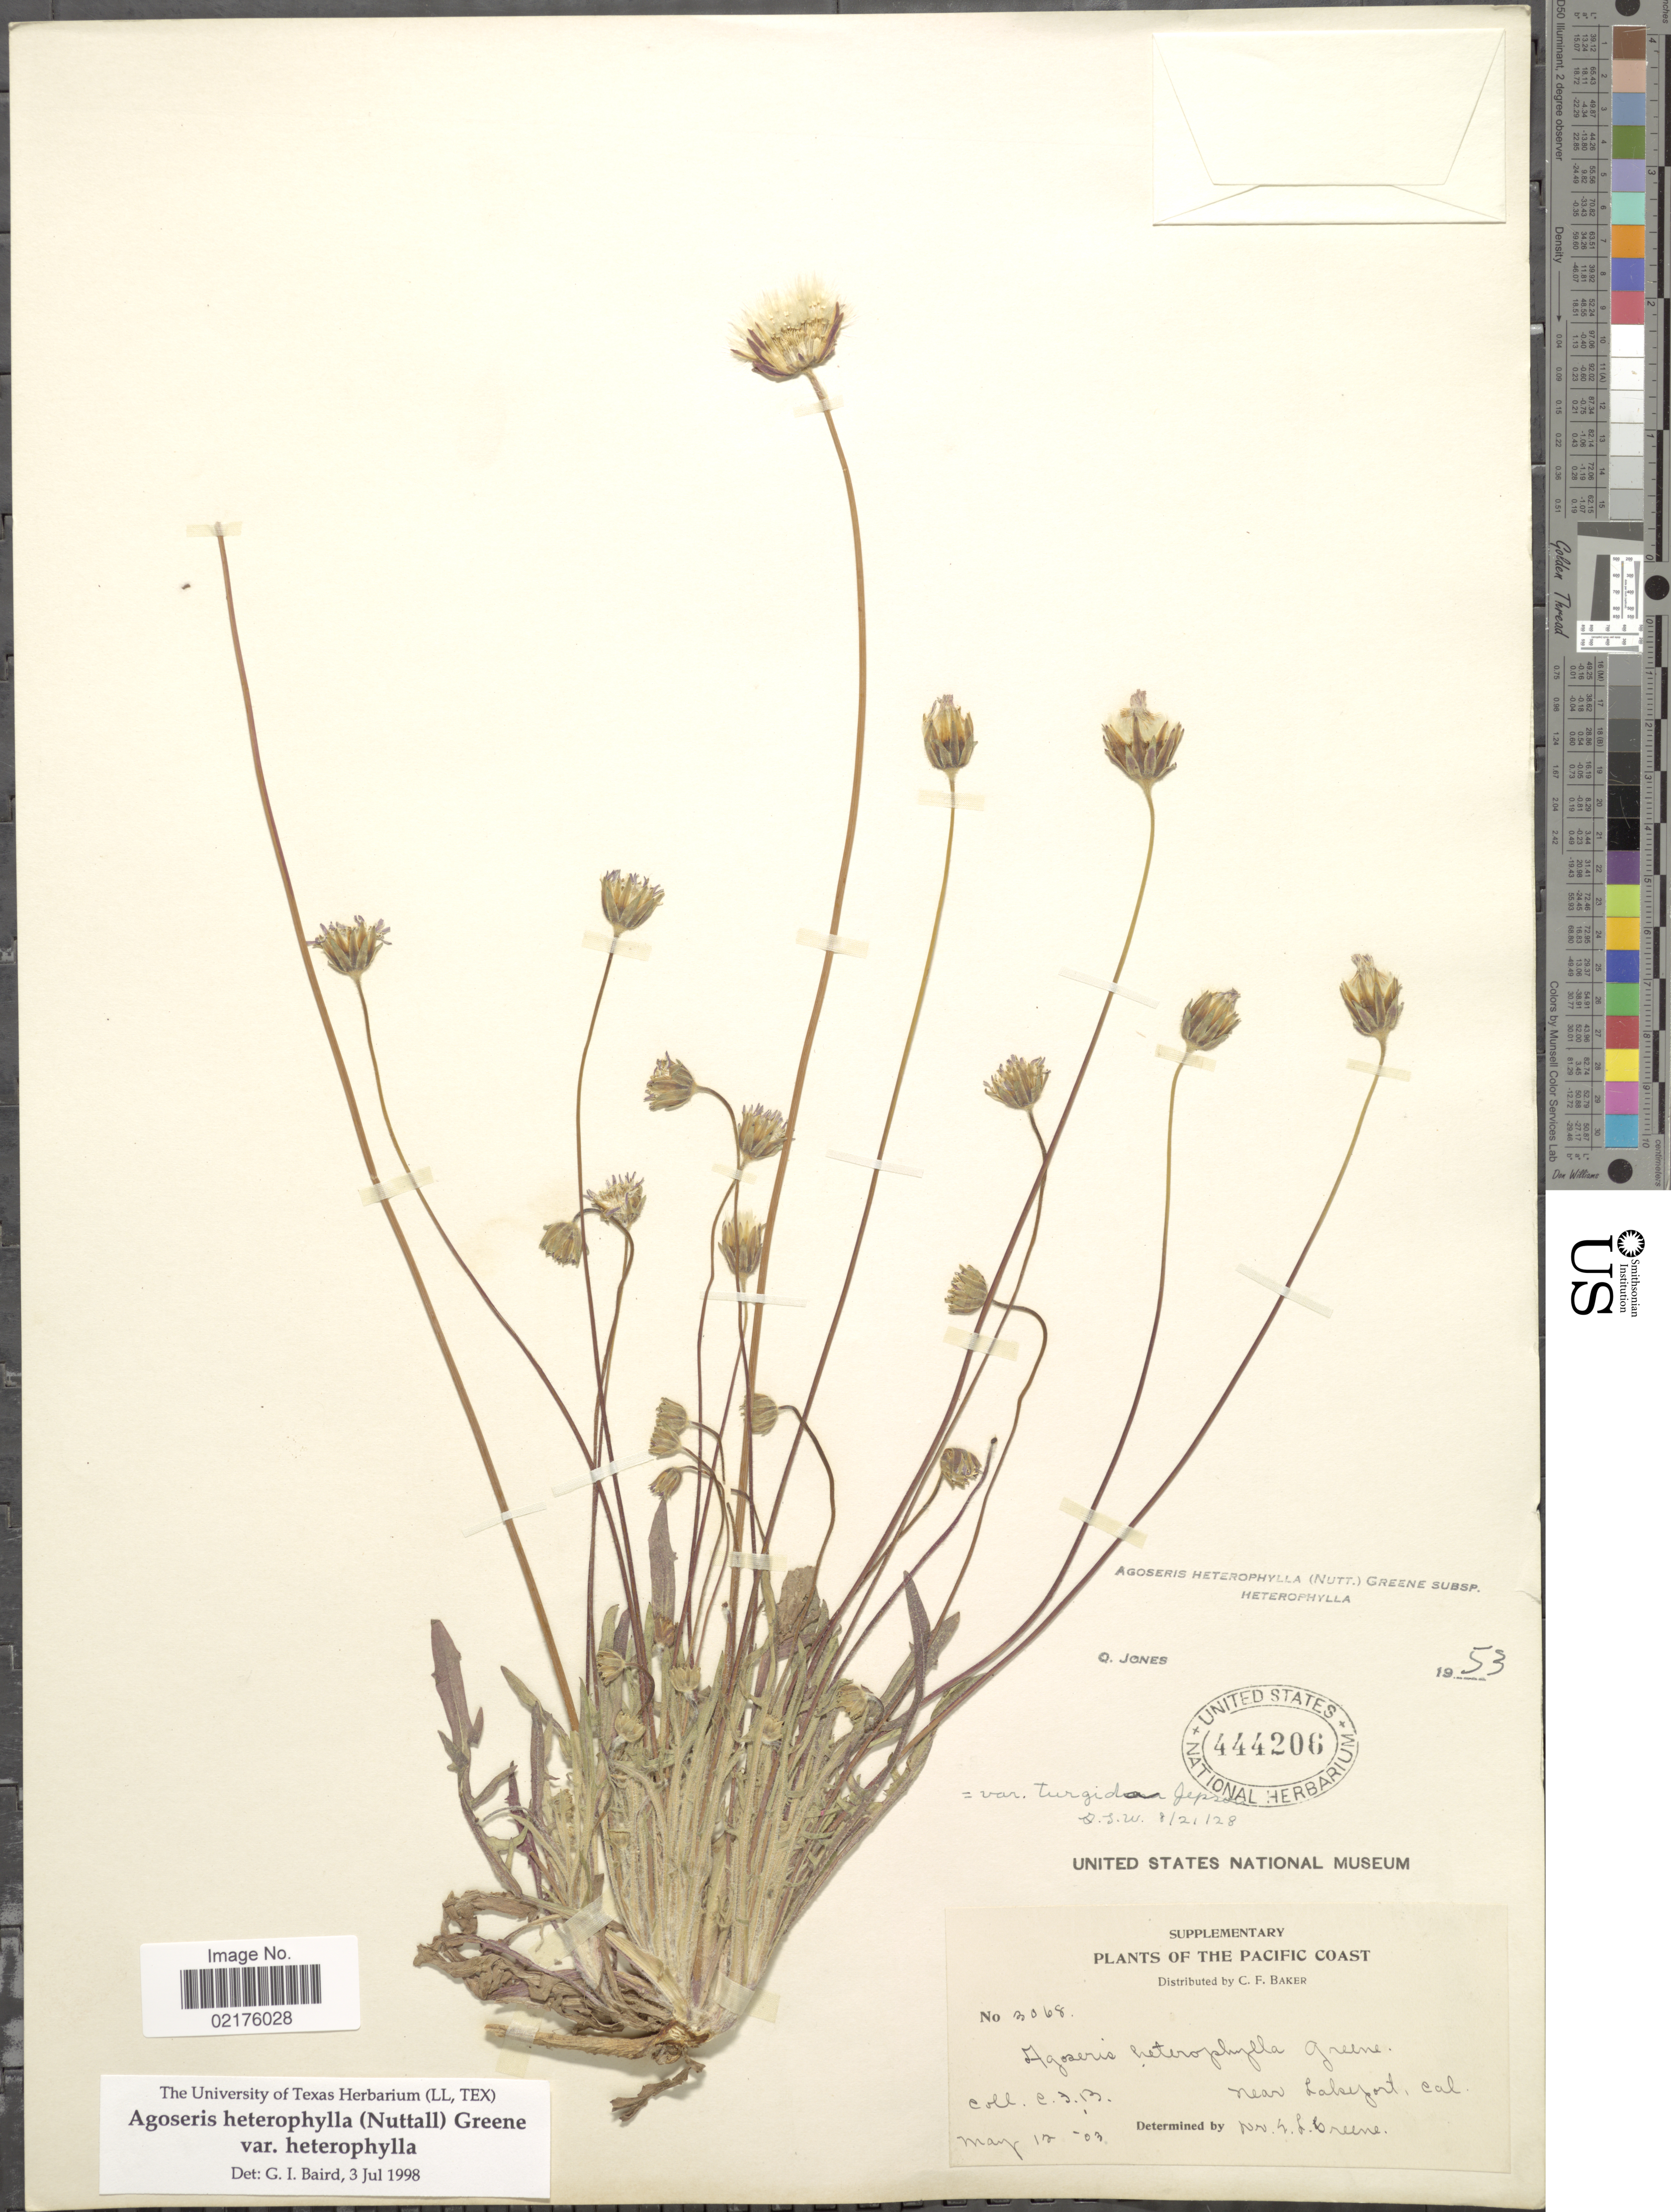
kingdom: Plantae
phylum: Tracheophyta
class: Magnoliopsida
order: Asterales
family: Asteraceae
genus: Agoseris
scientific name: Agoseris heterophylla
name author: (Nutt.) Greene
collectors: E. L. Greene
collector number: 3068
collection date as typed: Transcribed d/m/y: 12/5/03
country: United States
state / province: California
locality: The Pacific Coast, near Lakefort, Cal.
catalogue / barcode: US 444206